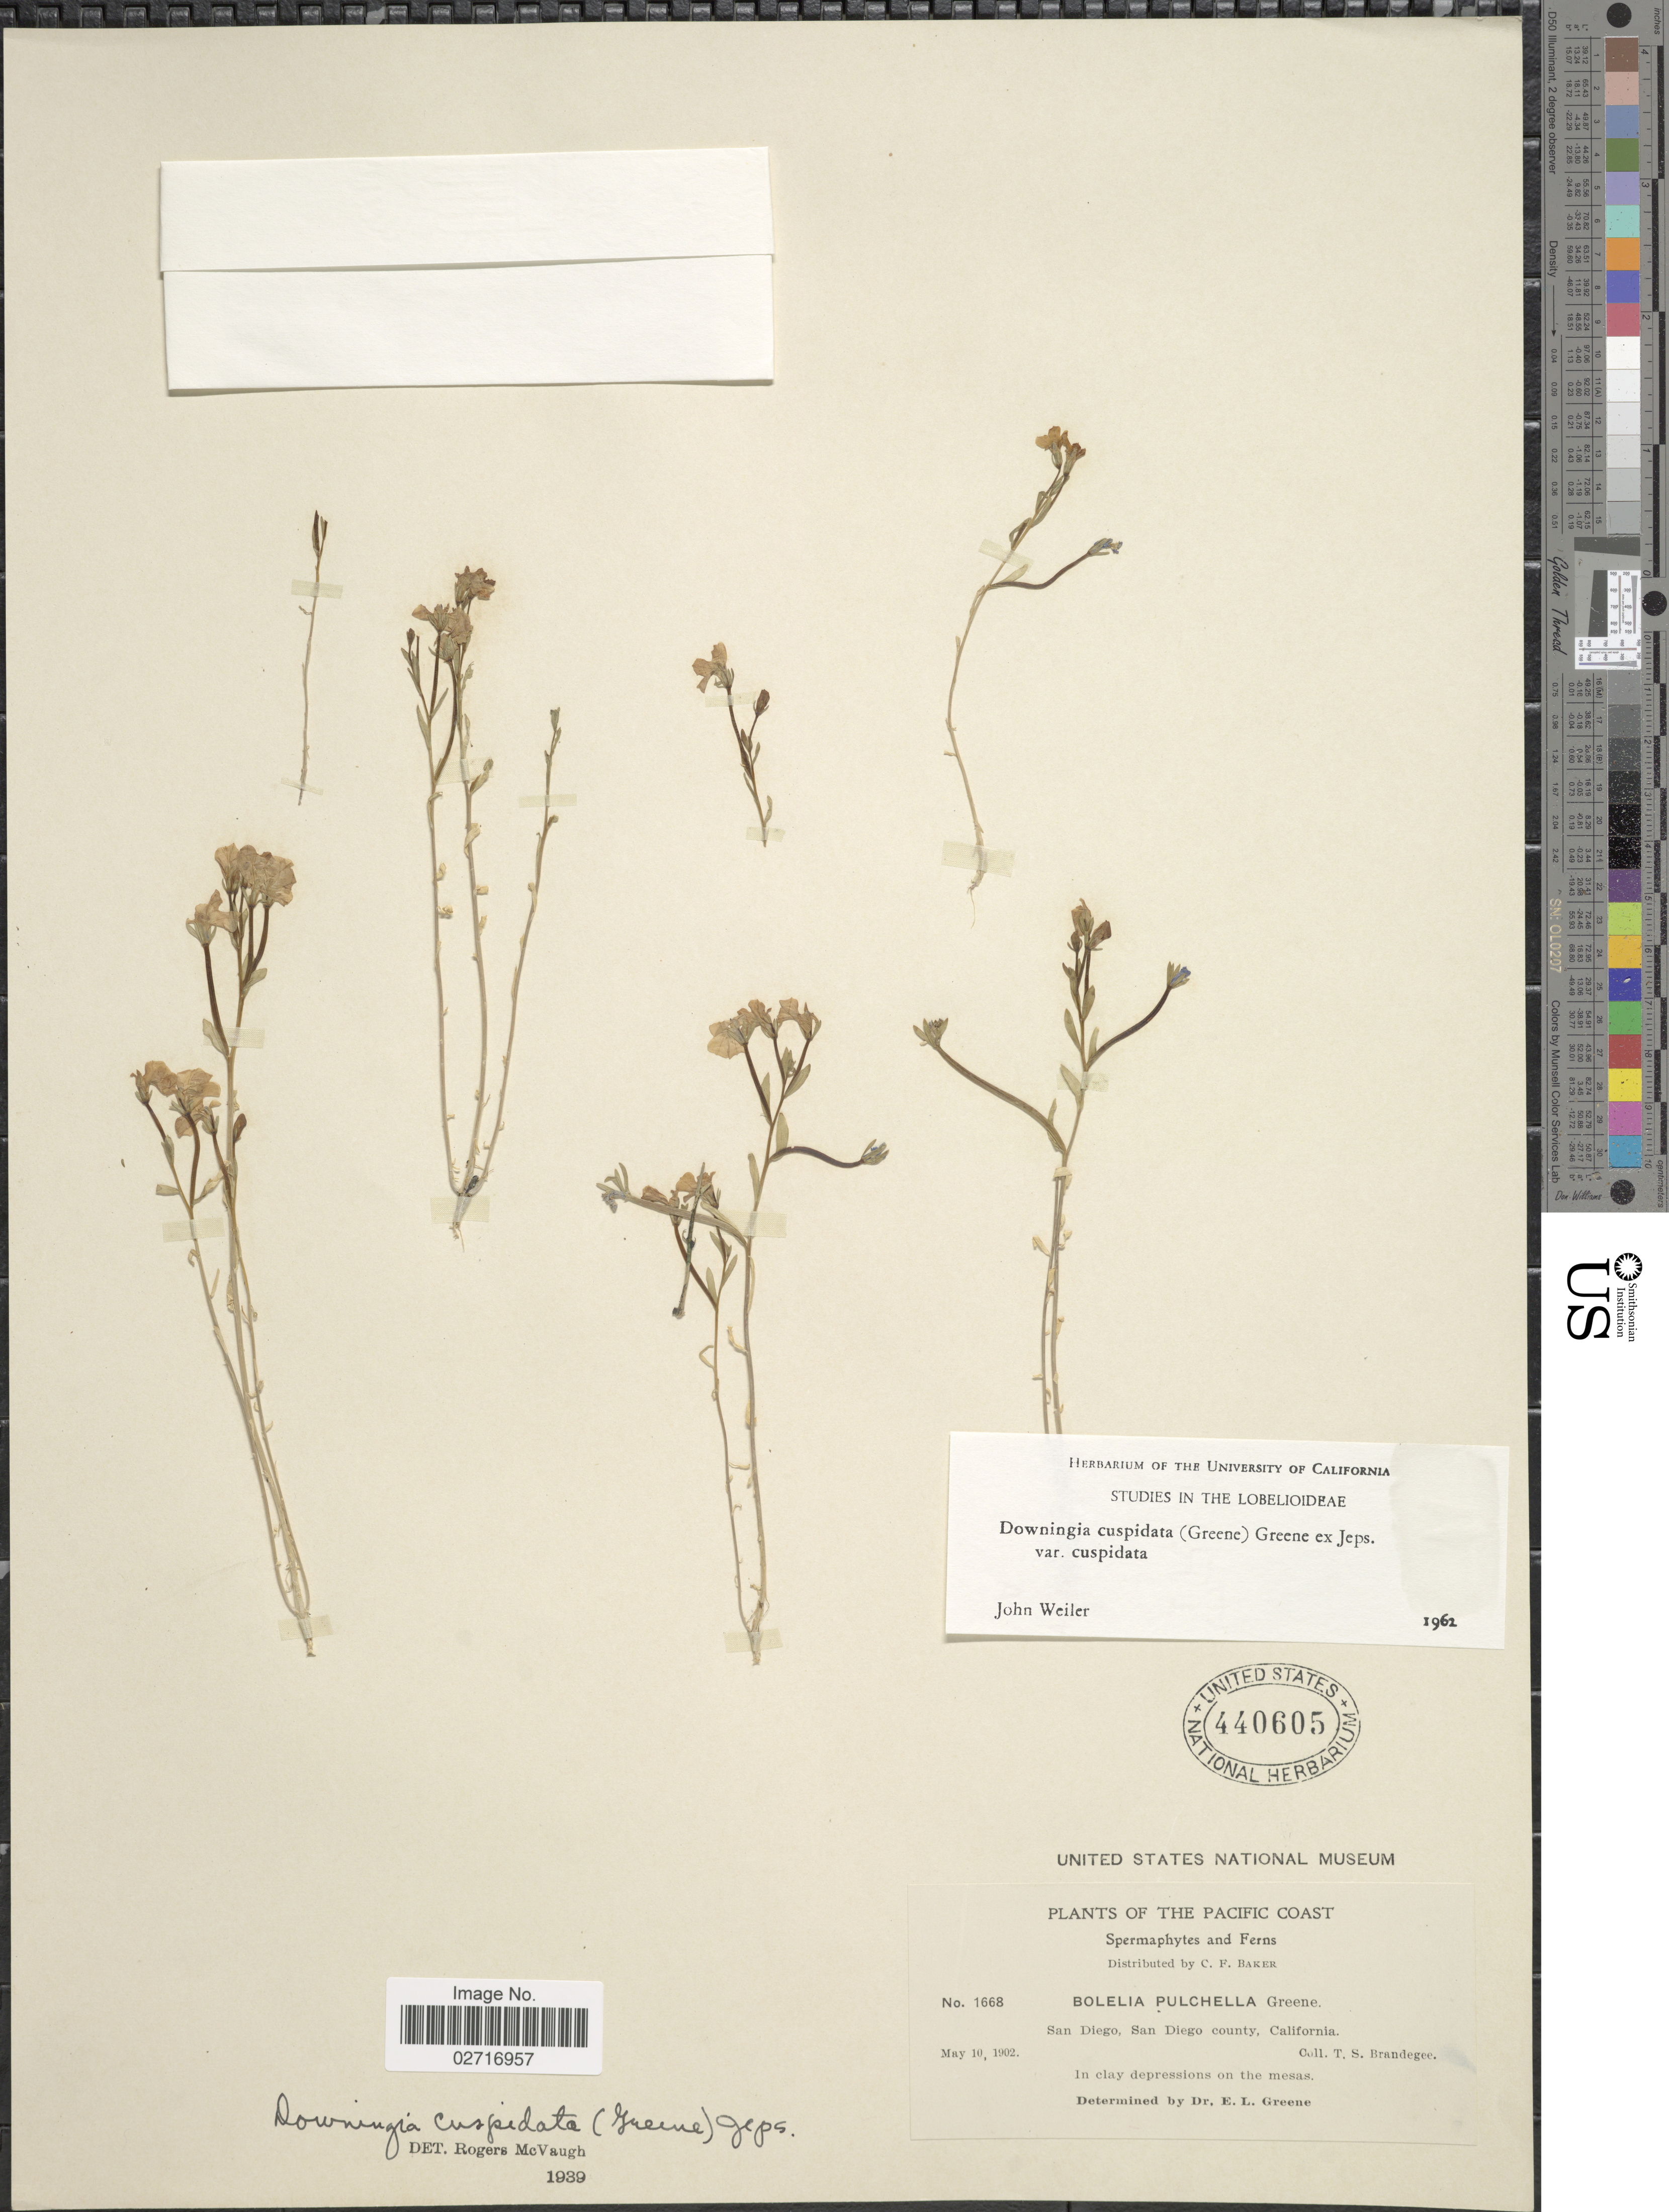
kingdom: Plantae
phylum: Tracheophyta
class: Magnoliopsida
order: Asterales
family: Campanulaceae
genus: Downingia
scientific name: Downingia cuspidata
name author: (Greene) Rattan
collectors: T. S. Brandegee (herbarium)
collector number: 1668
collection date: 1902-05-10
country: United States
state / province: California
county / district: San Diego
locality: The Pacific Coast. San Diego, San Diego county. In clay depressions on the mesas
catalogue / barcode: US 440605